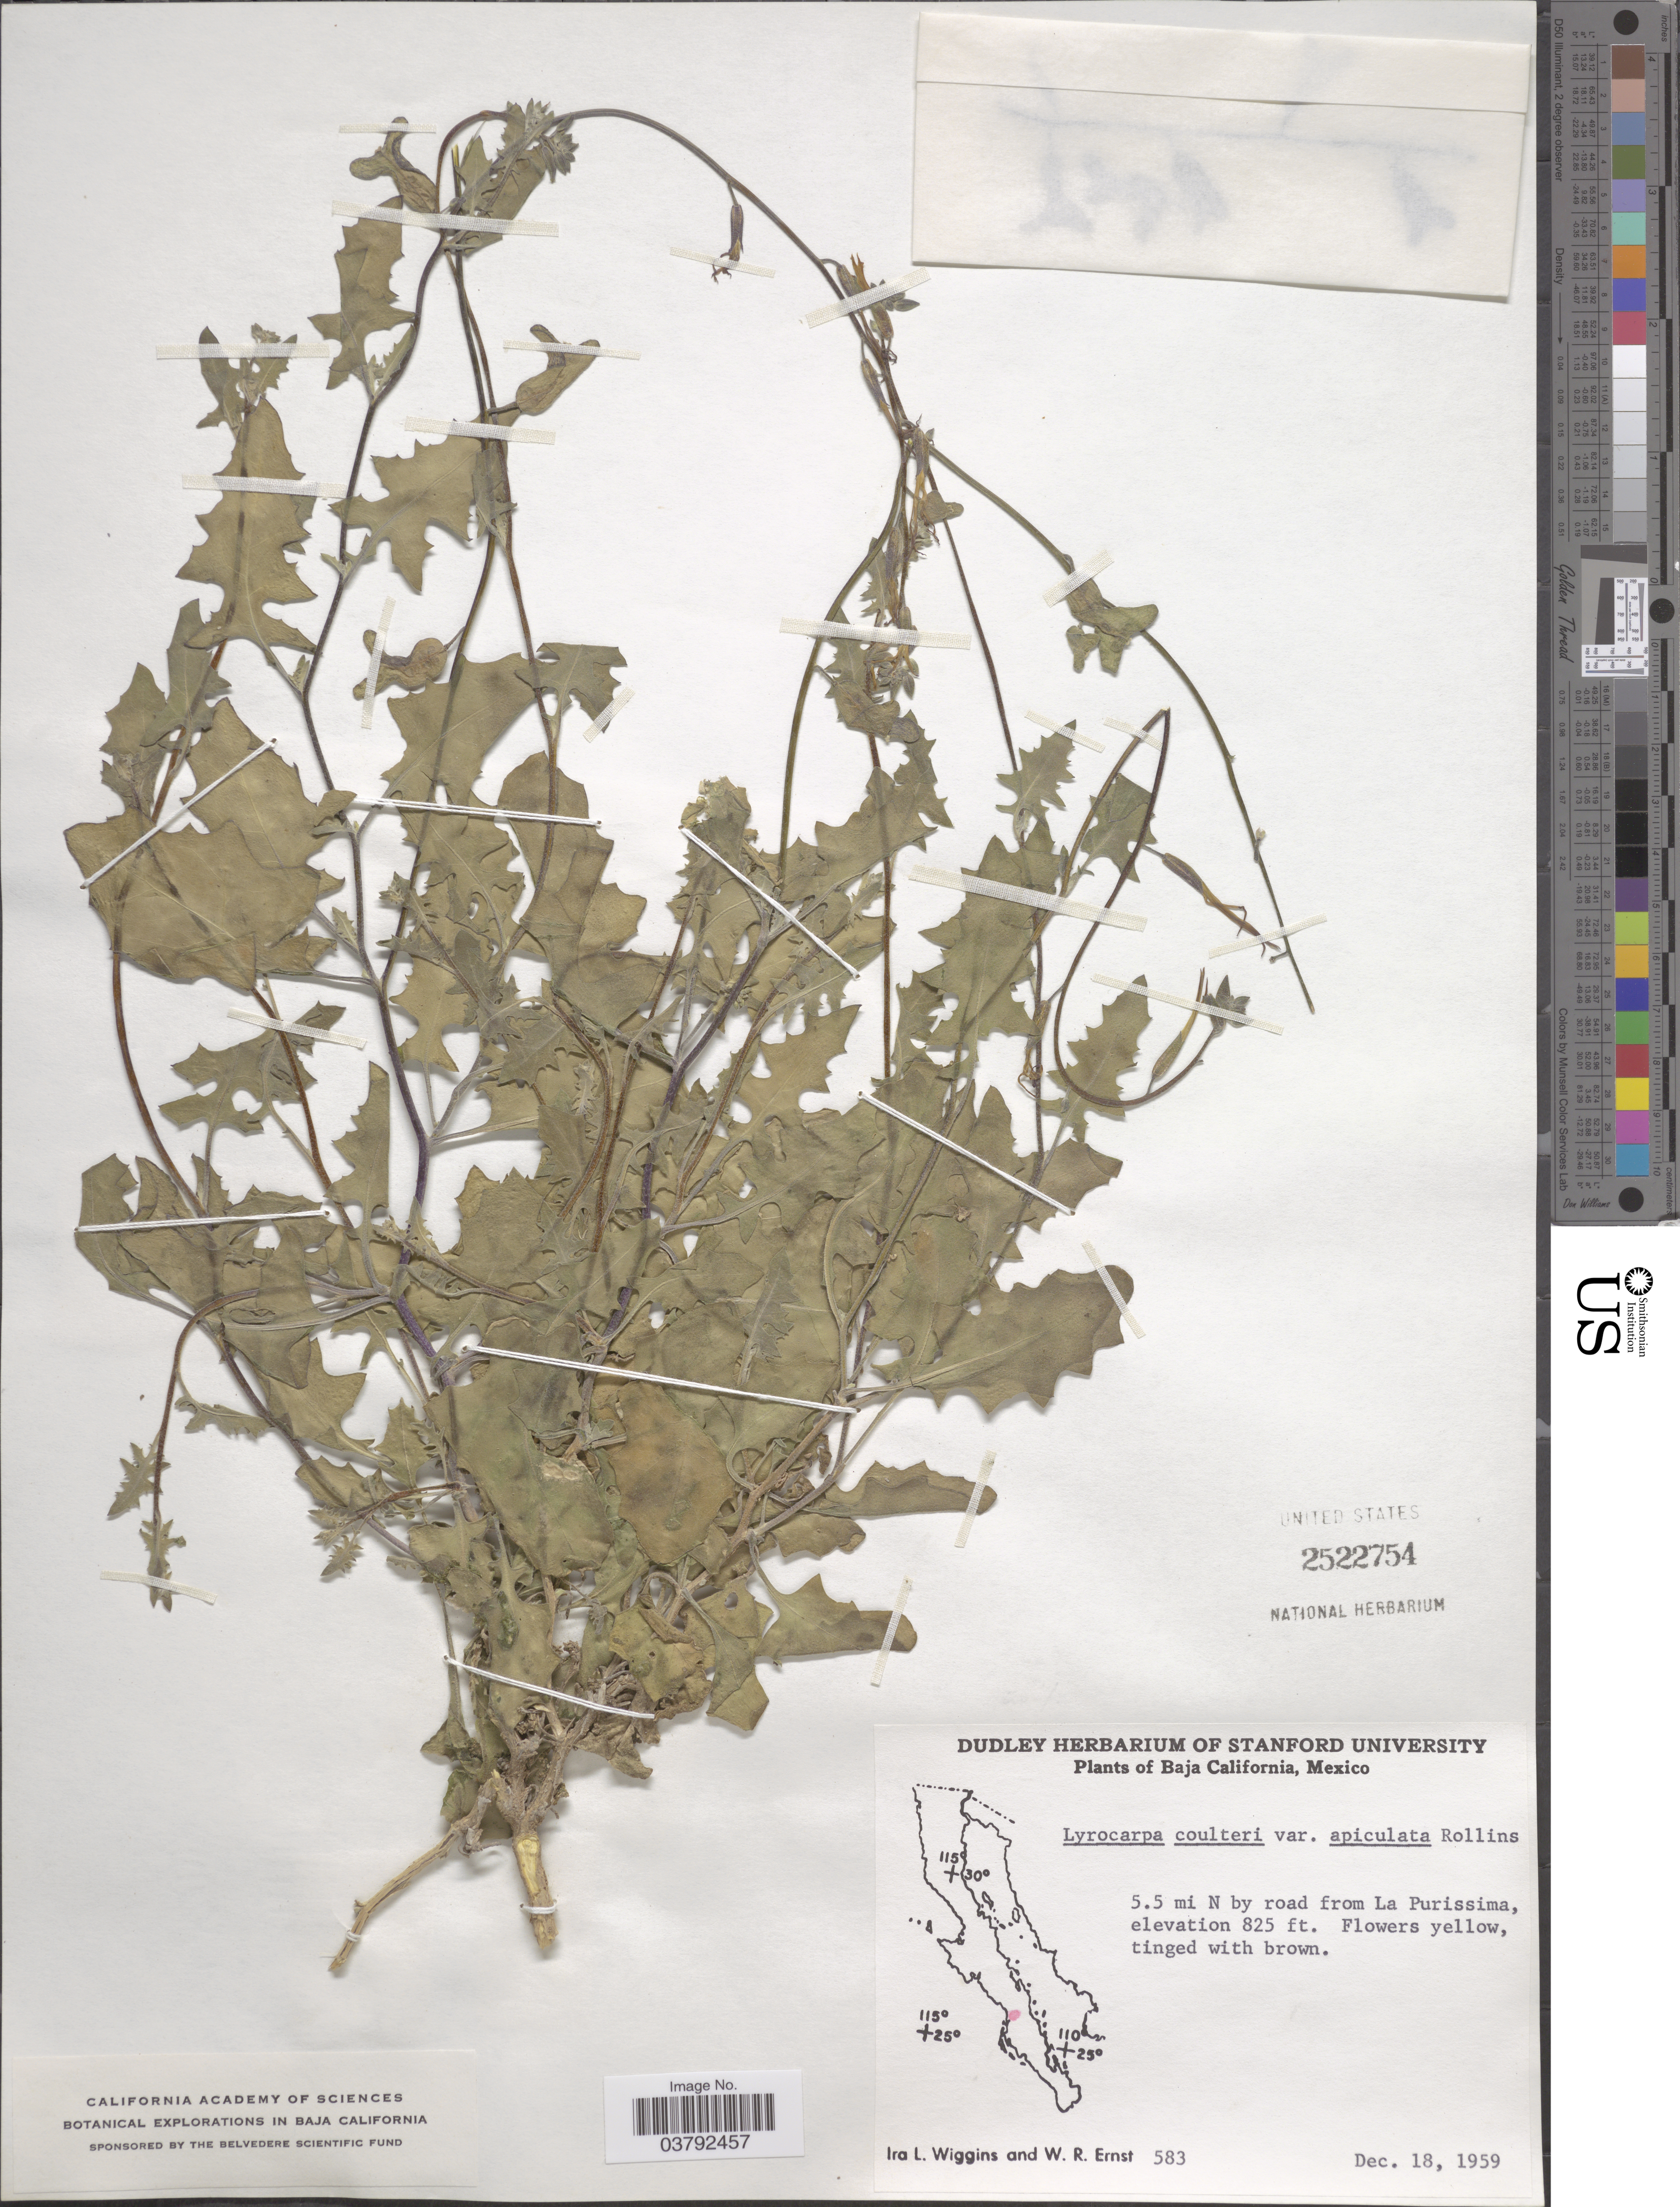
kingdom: Plantae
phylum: Tracheophyta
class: Magnoliopsida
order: Brassicales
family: Brassicaceae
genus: Lyrocarpa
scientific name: Lyrocarpa coulteri var. apiculata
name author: Rollins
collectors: I. L. Wiggins & W. R. Ernst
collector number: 583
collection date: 1959-12-18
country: Mexico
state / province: Baja California Sur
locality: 5.5 mi N by road from La Purissima.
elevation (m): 251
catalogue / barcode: US 2522754